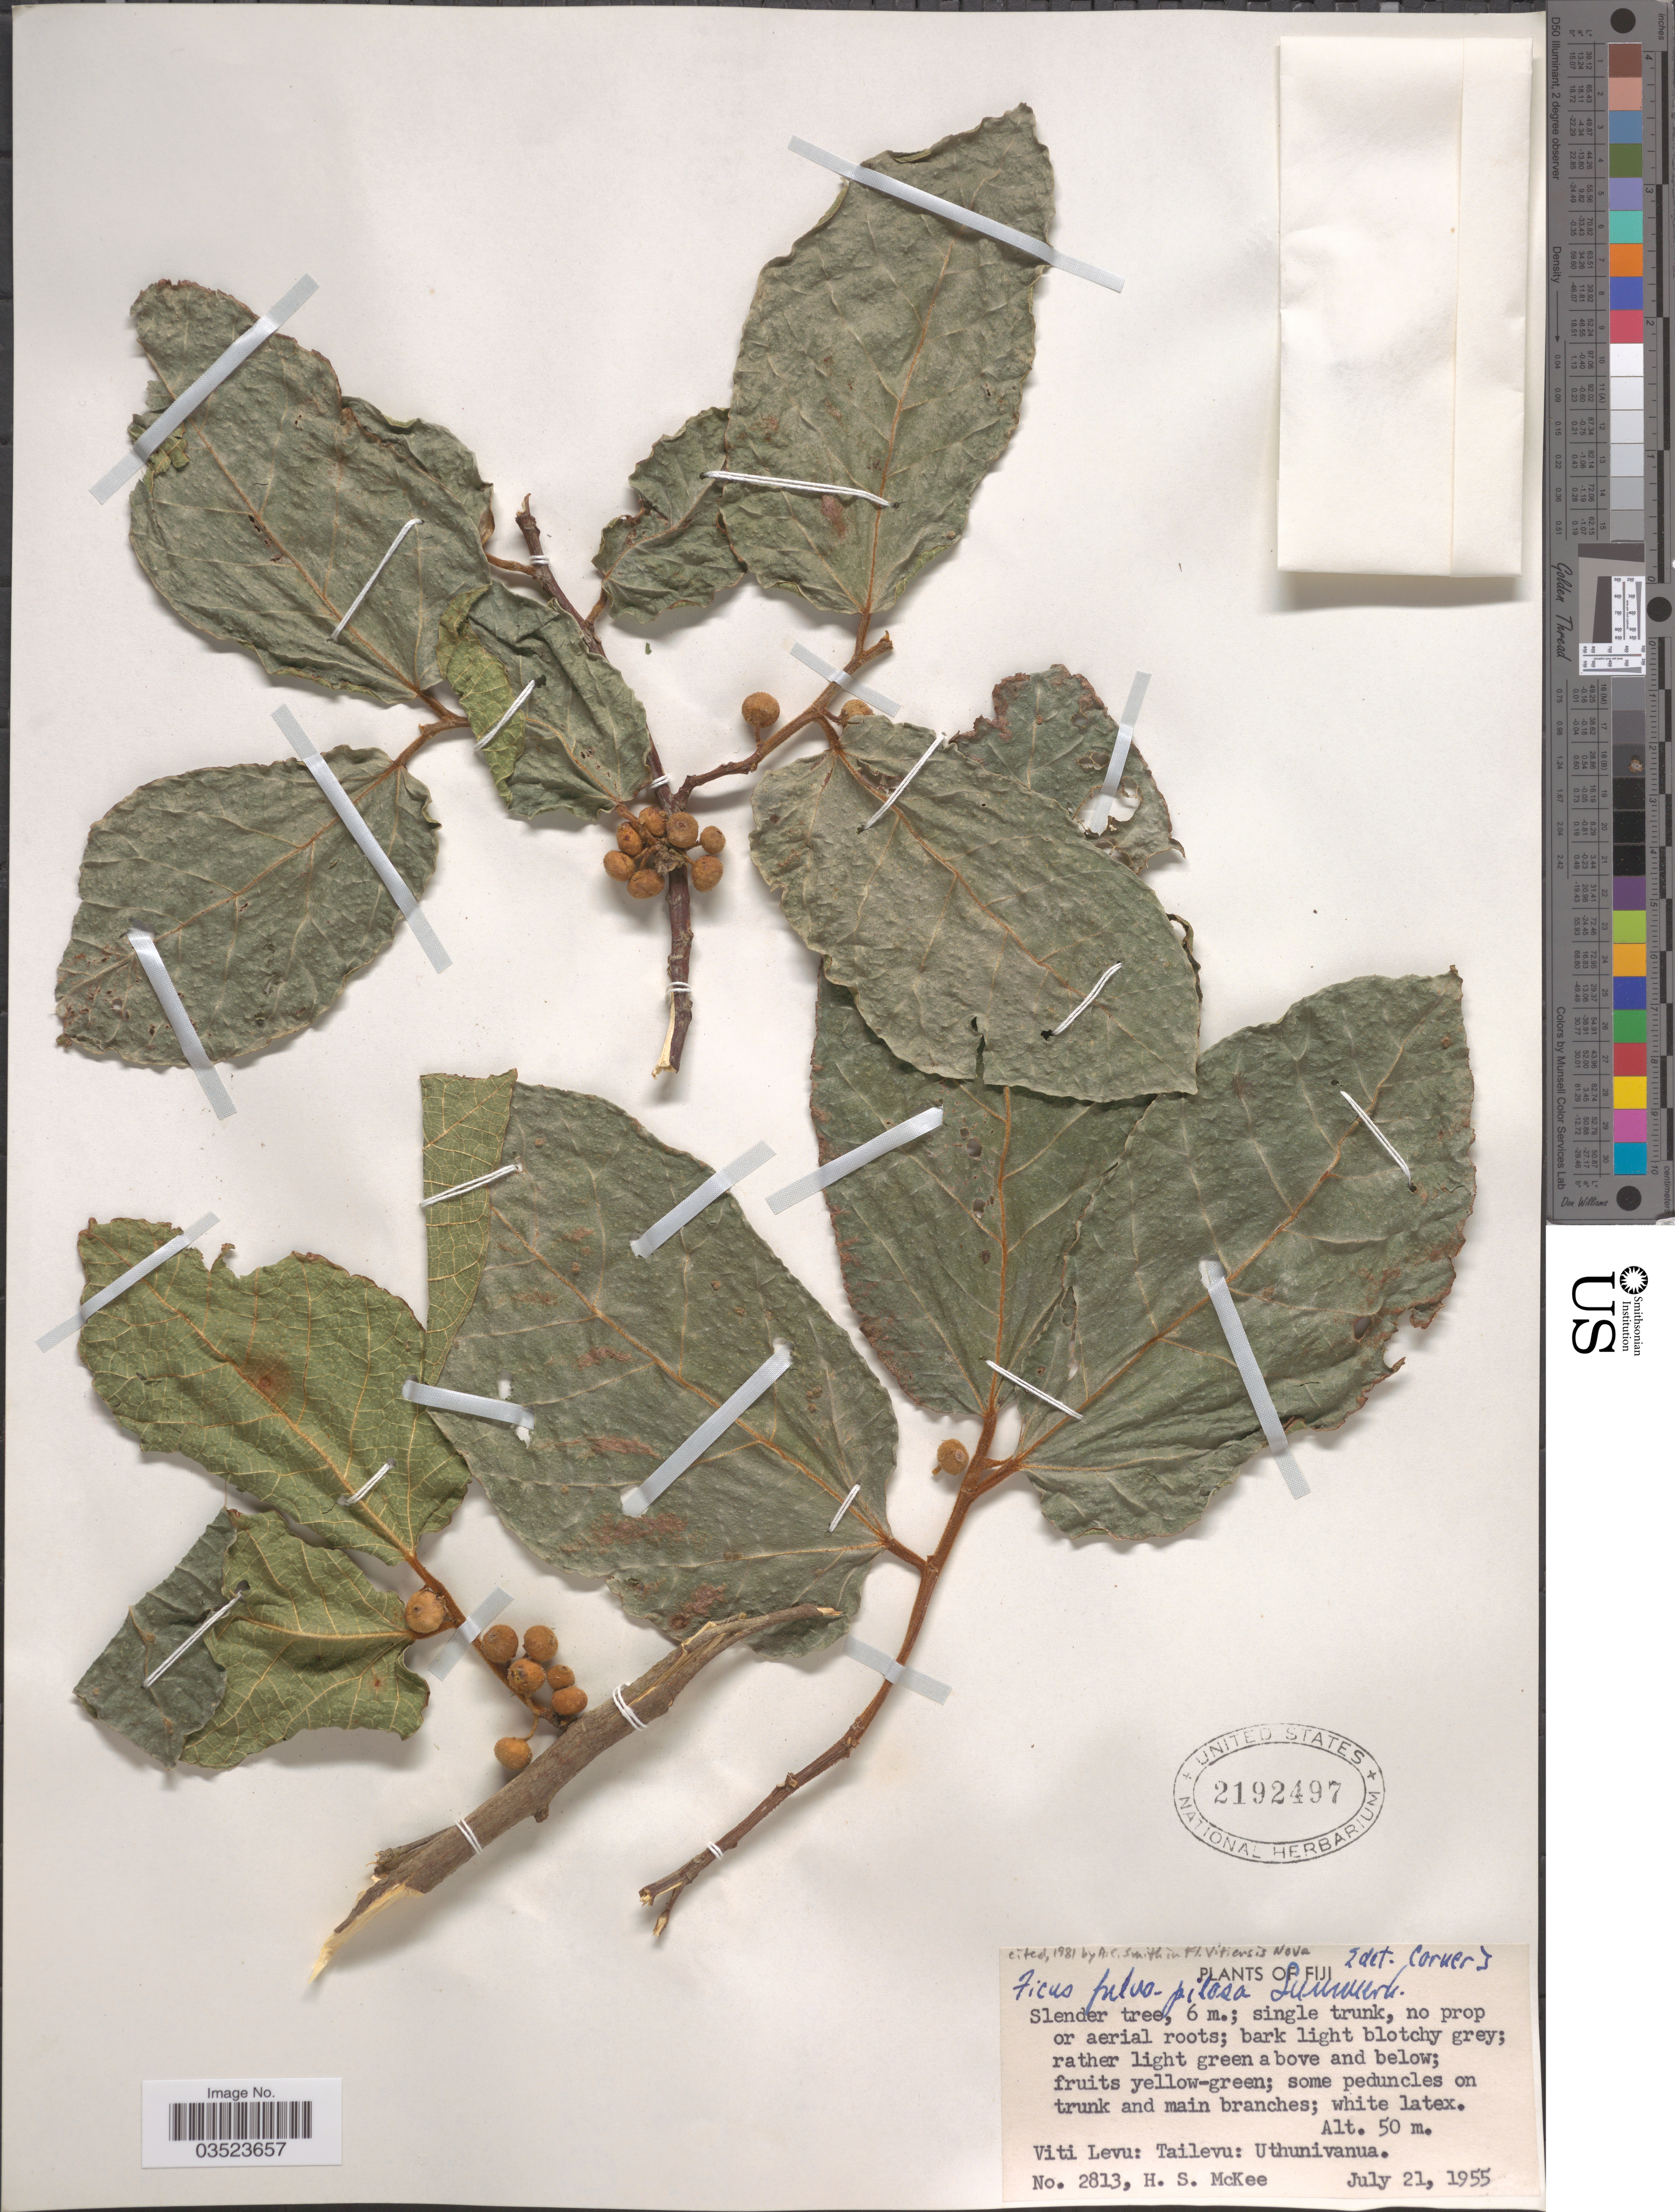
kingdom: Plantae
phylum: Tracheophyta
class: Magnoliopsida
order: Rosales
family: Moraceae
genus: Ficus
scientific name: Ficus fulvo-pilosa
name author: Summerh. in A.C. Sm.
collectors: H. S. McKee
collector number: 2813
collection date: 1955-07-21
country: Fiji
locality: Viti Levu: Tailevu: Uthunivanua.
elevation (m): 50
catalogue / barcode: US 2192497